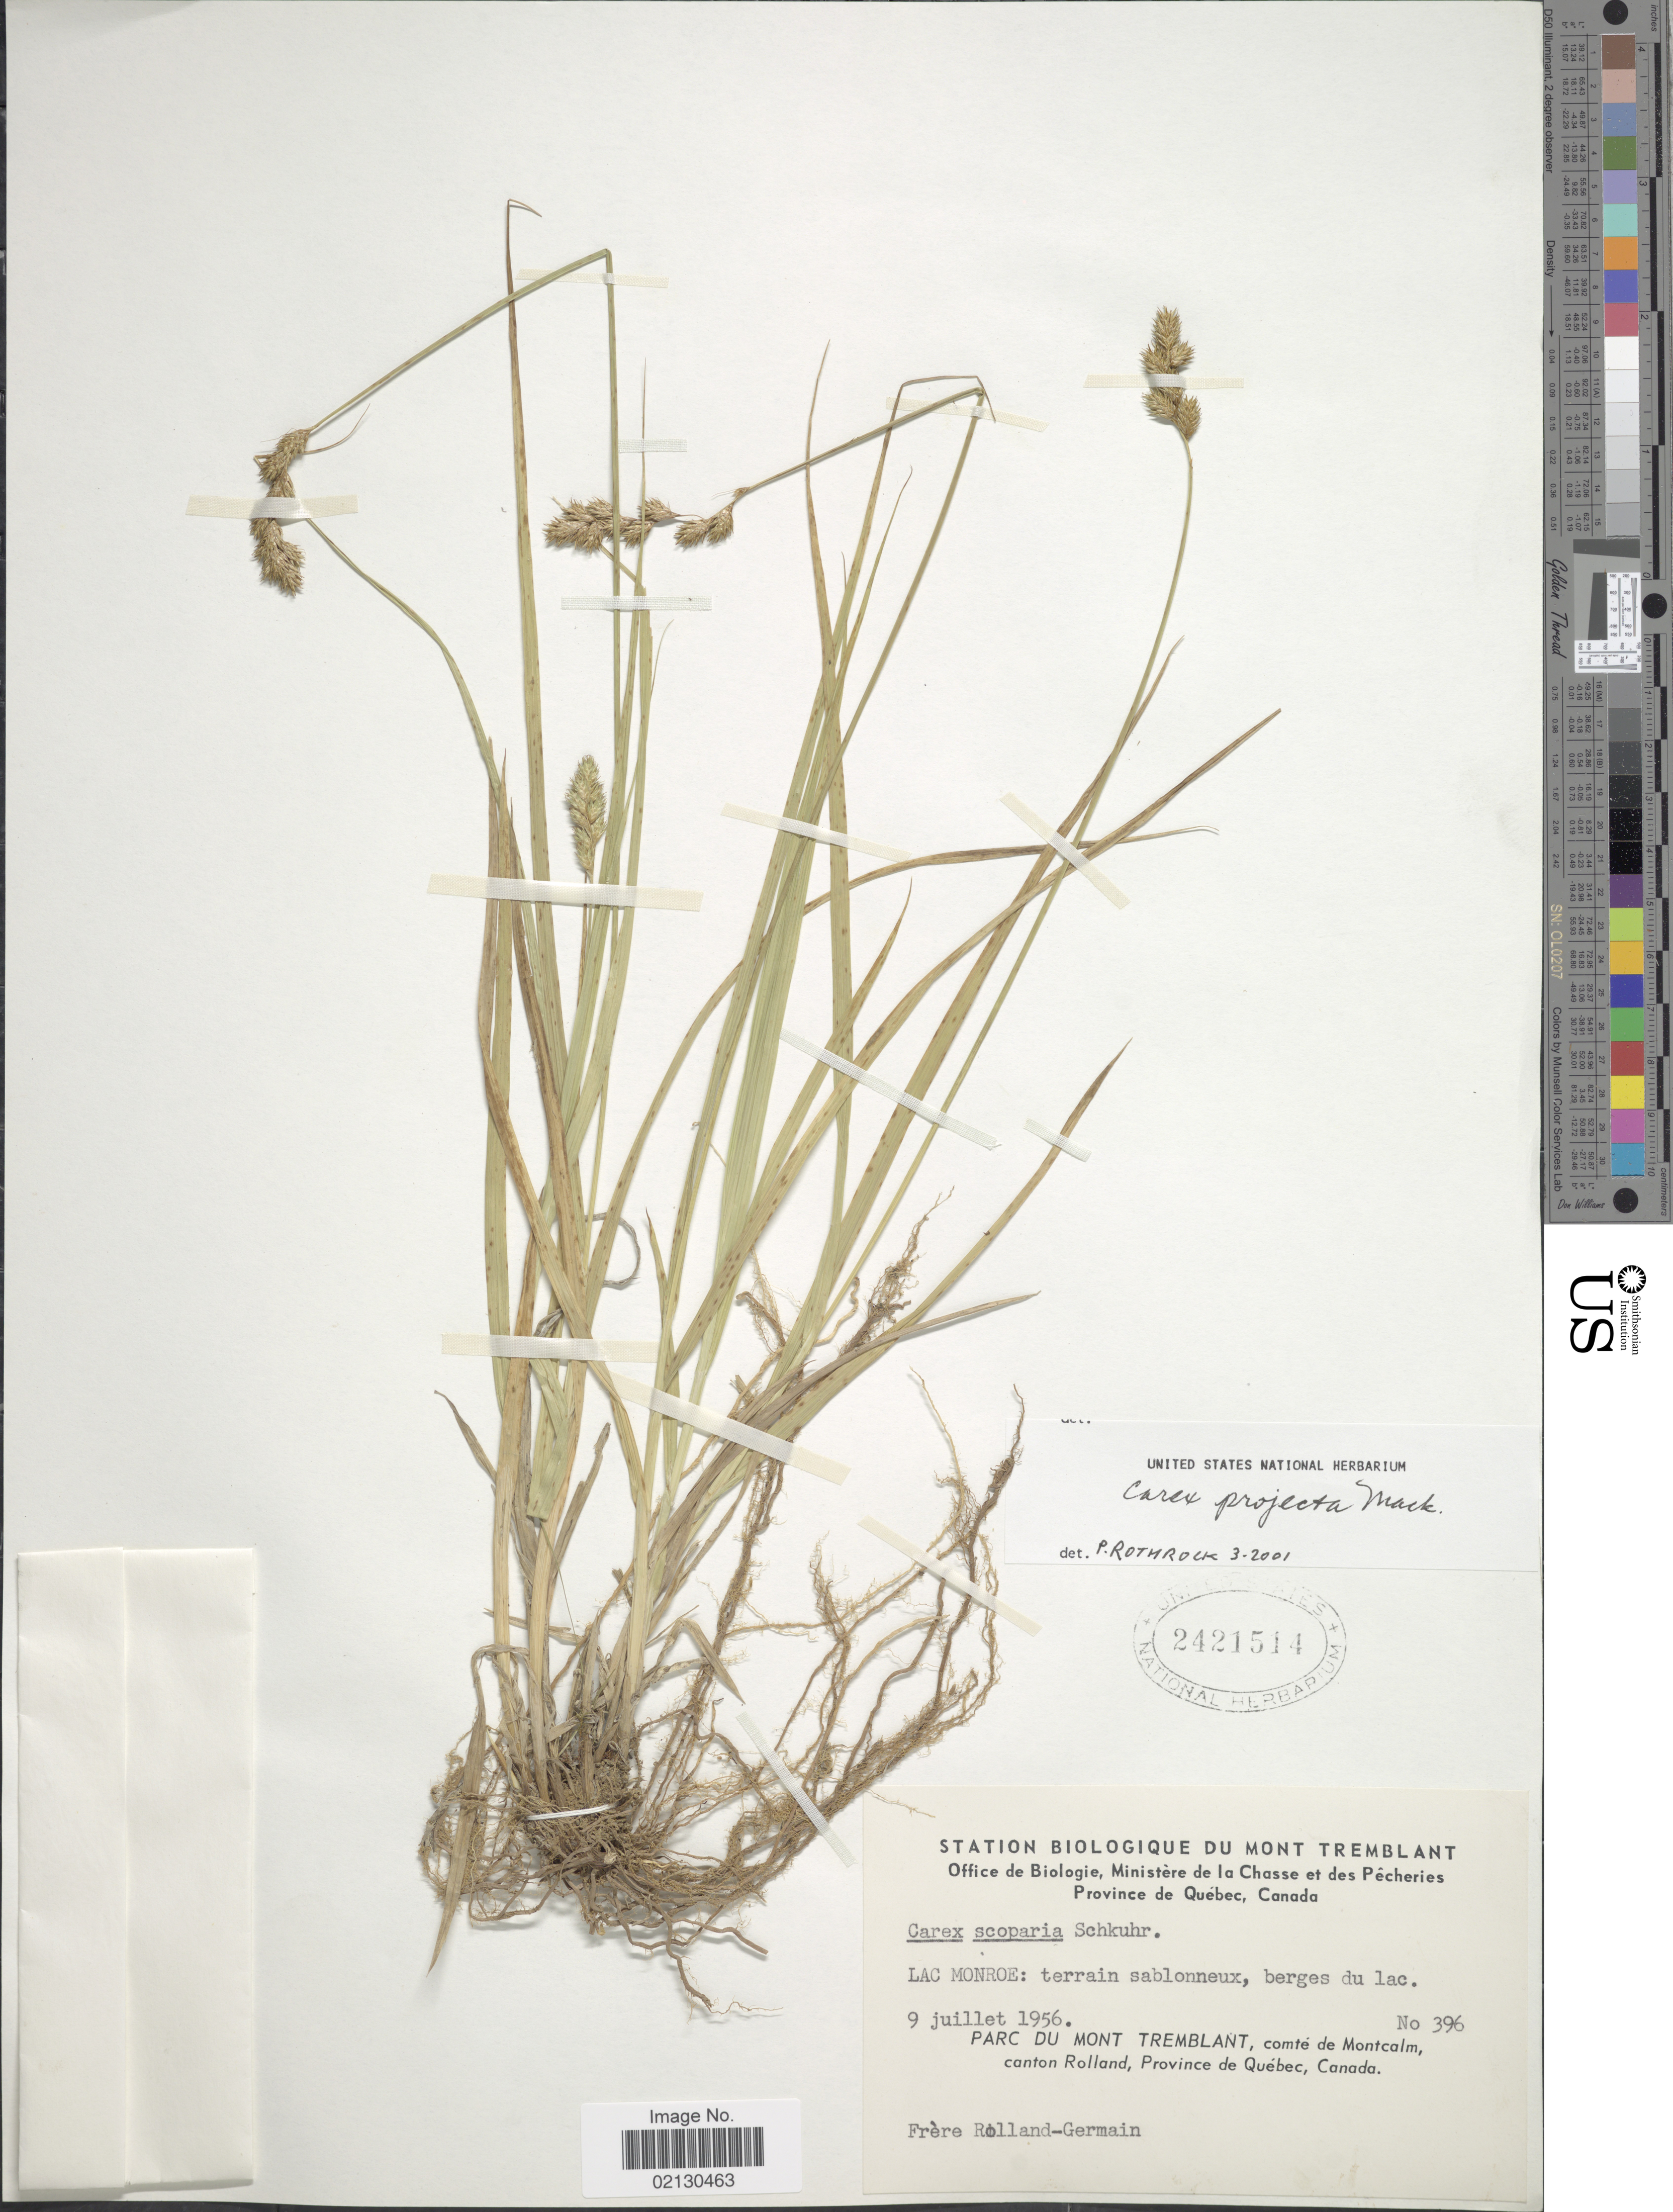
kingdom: Plantae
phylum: Tracheophyta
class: Liliopsida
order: Poales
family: Cyperaceae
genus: Carex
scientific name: Carex projecta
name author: Mack.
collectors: Rolland-Germain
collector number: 396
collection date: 1956-07-09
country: Canada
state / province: Quebec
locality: Lac Monroe. Parc du Mont Tremblant, comté de Montcalm, canton Rolland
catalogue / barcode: US 2421514